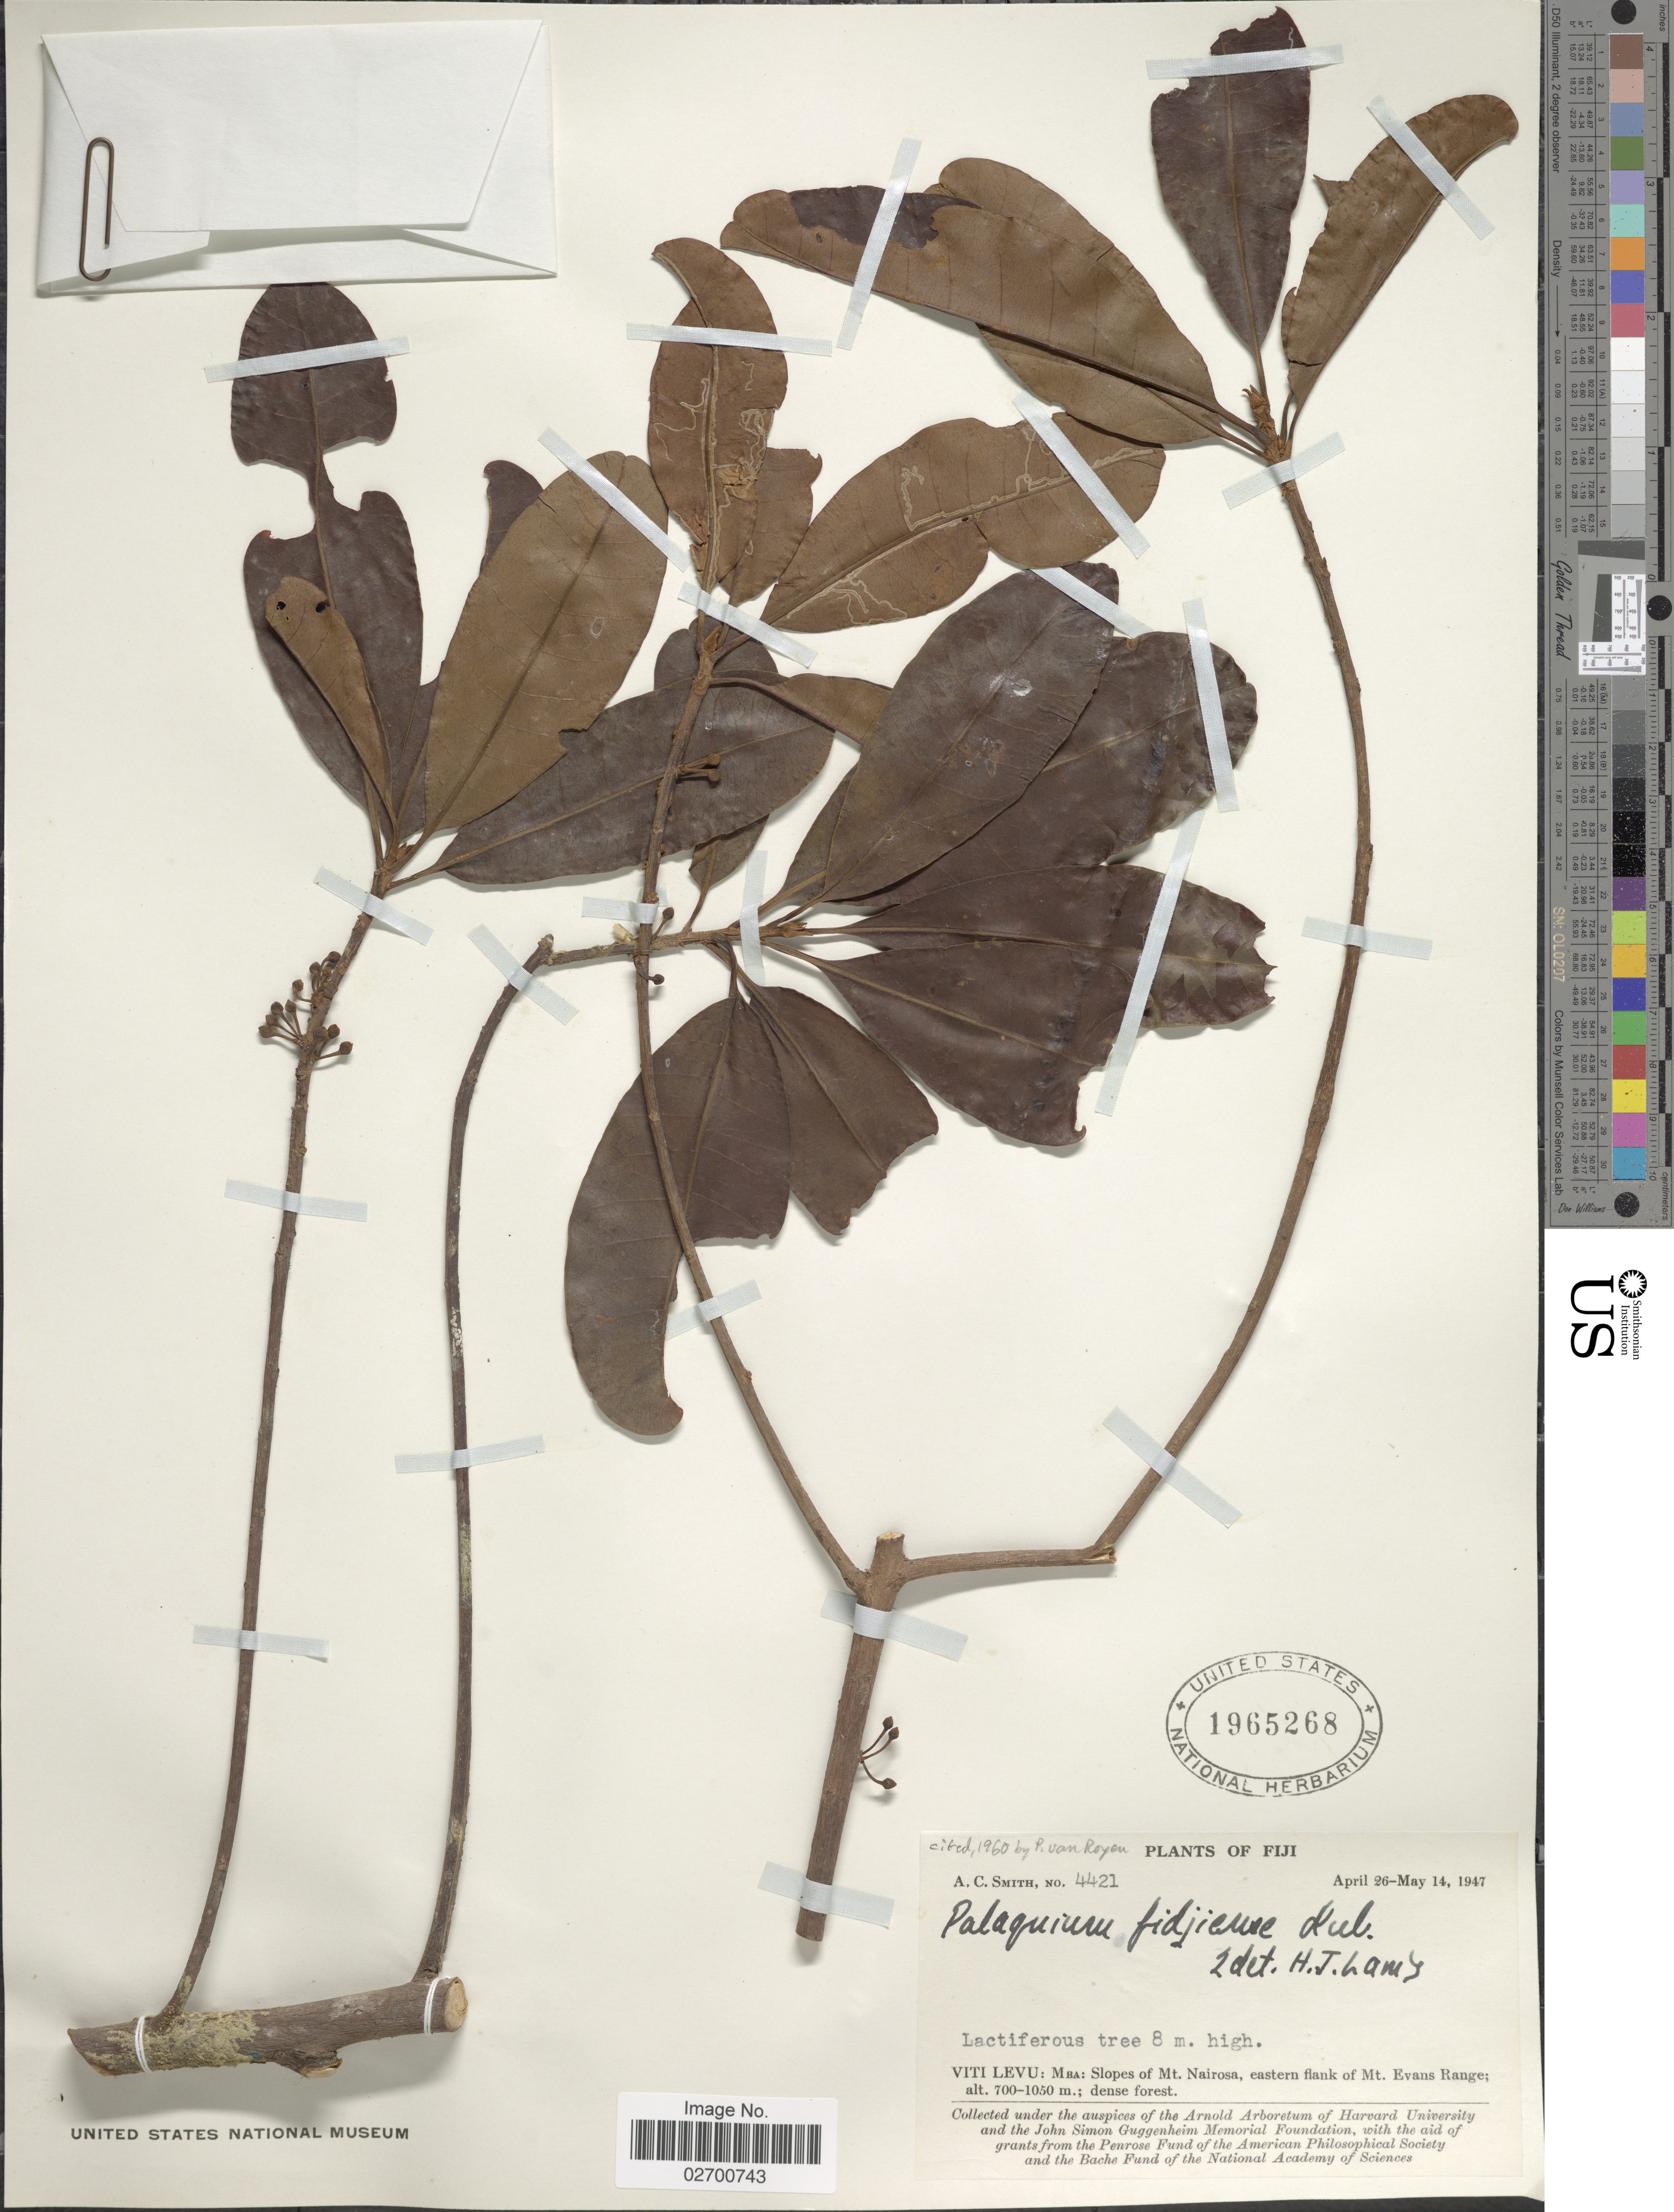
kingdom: Plantae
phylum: Tracheophyta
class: Magnoliopsida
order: Ericales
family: Sapotaceae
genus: Palaquium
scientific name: Palaquium fidjiense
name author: Pierre ex Dubard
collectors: A. C. Smith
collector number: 4421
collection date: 1947-04-26/1947-05-14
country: Fiji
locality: Viti Levu: Mba: Slopes of Mt. Nairosa, eastern flank of Mt. Evans Range.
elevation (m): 700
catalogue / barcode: US 1965268